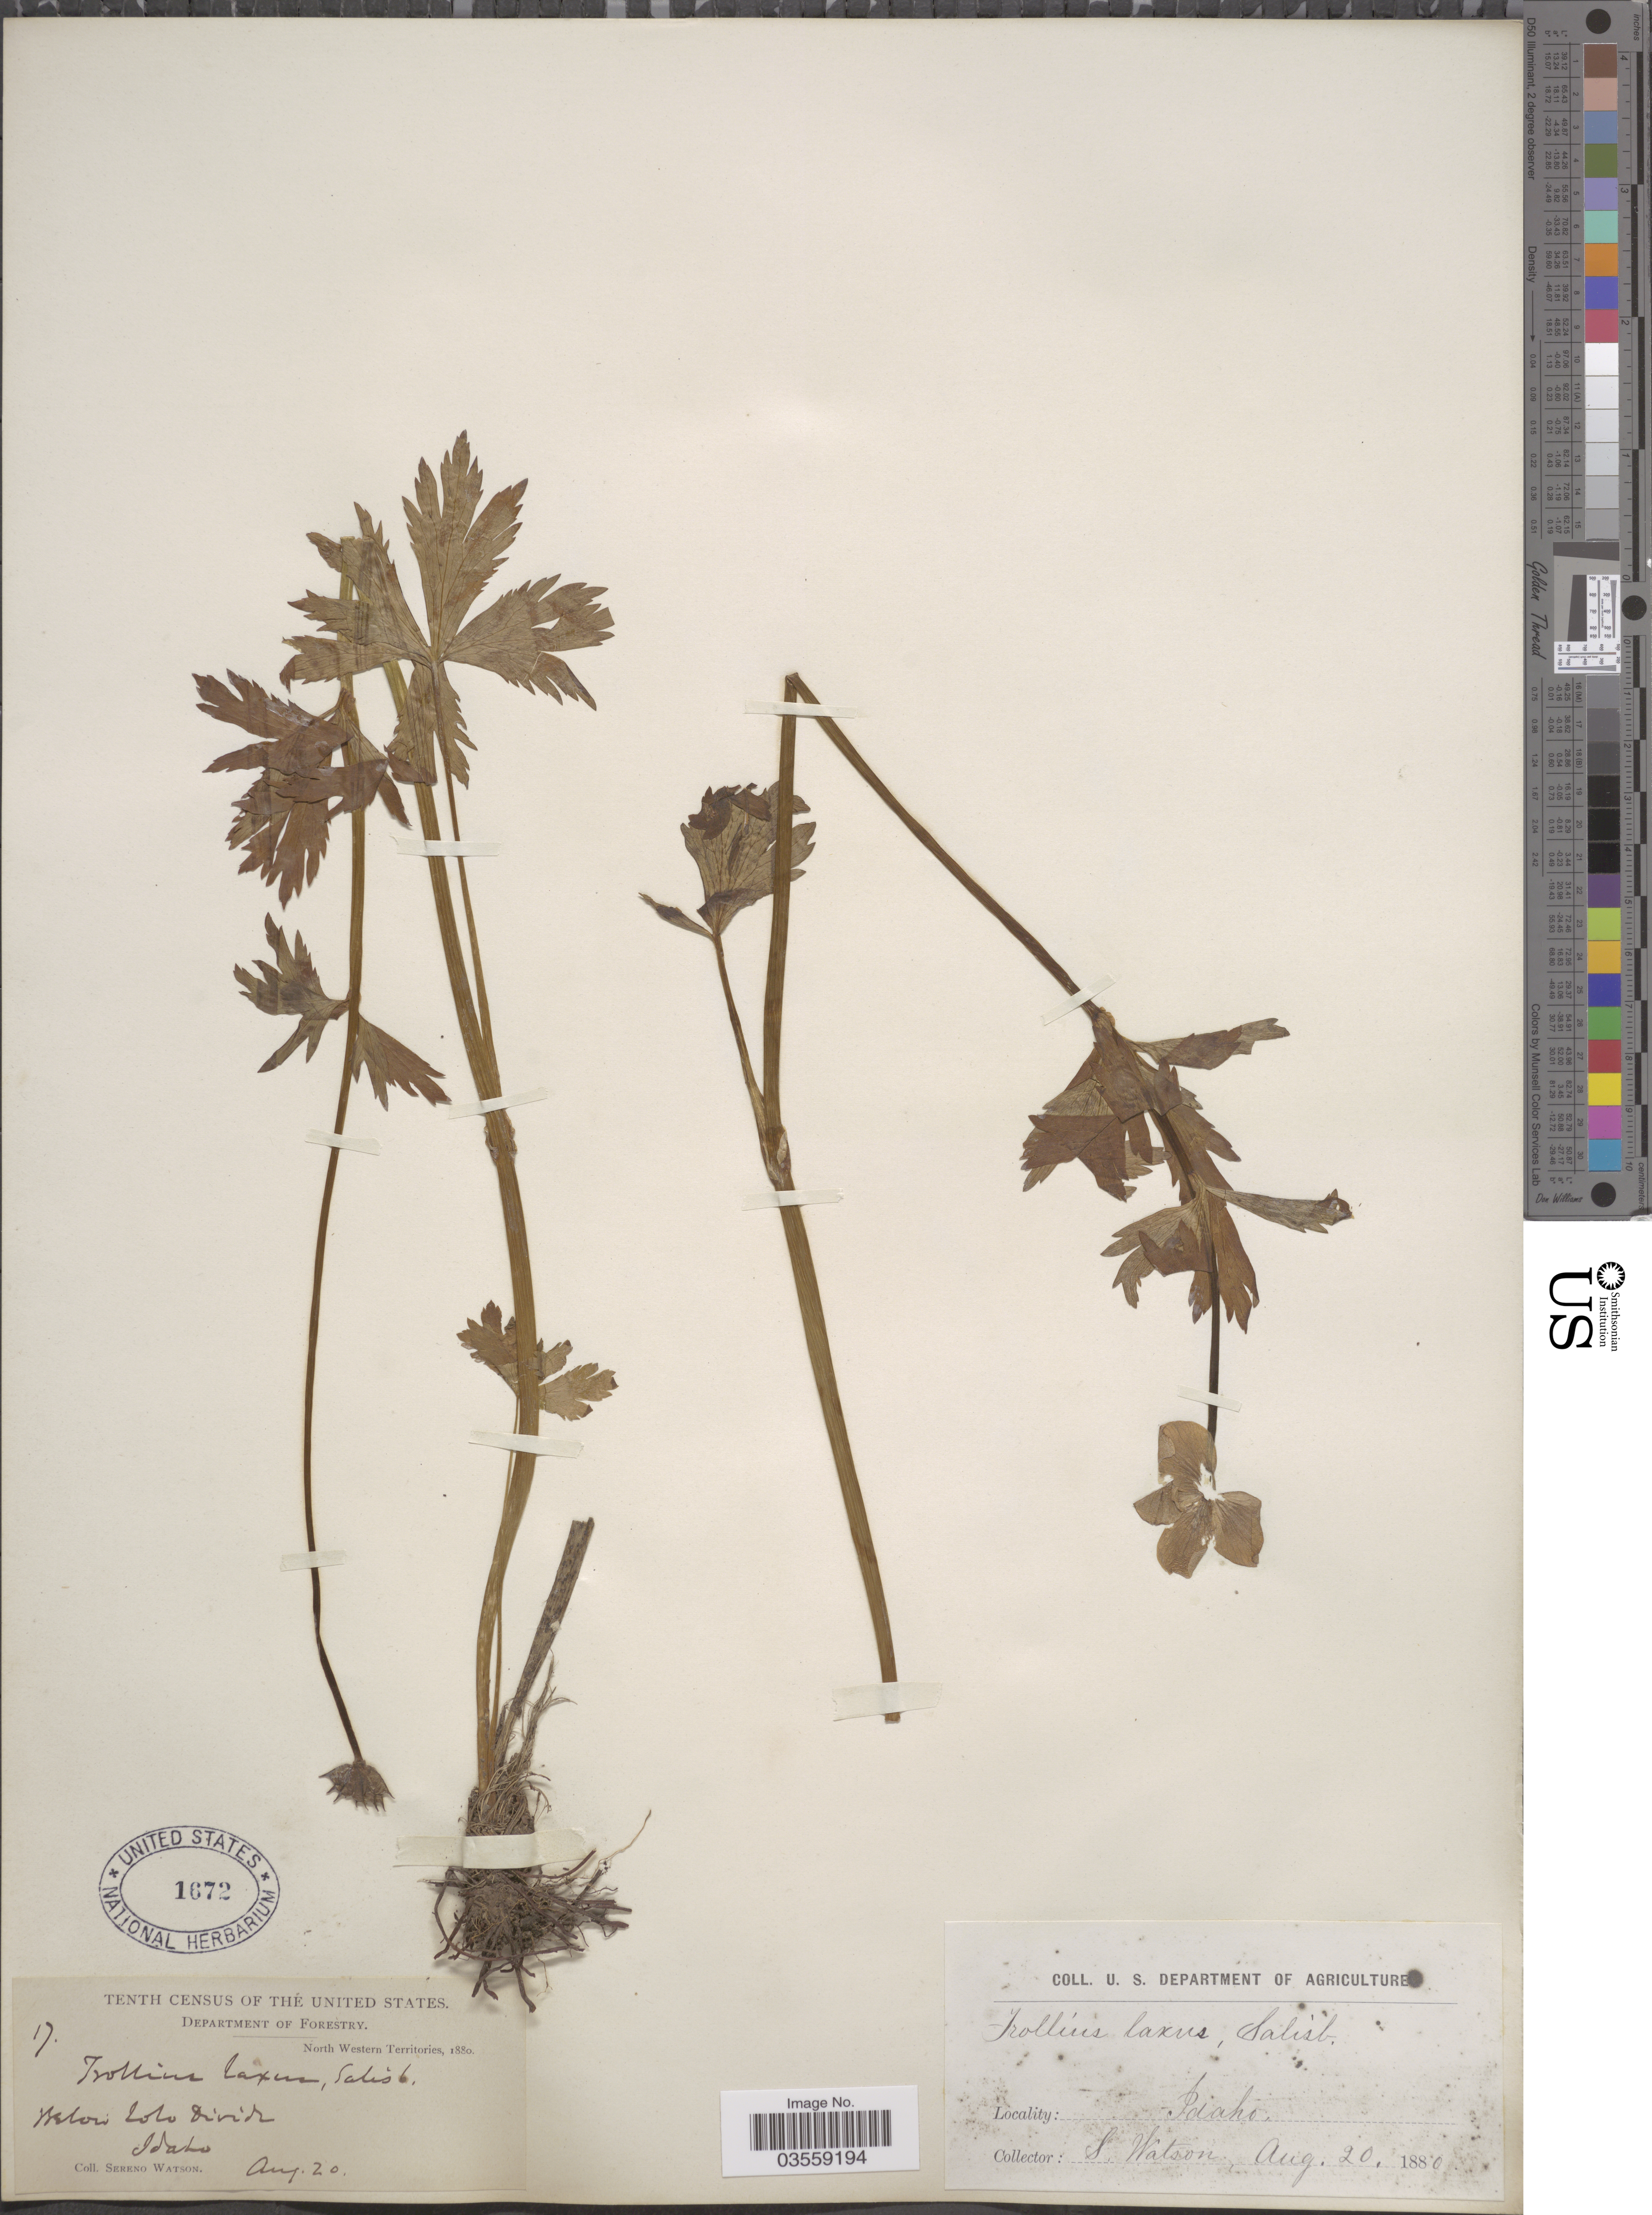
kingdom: Plantae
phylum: Tracheophyta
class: Magnoliopsida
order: Ranunculales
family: Ranunculaceae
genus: Trollius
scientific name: Trollius laxus var. albiflorus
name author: A. Gray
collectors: S. Watson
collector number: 17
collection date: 1880-08-20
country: United States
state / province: Idaho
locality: North Western Territories. Below Lolo Divide.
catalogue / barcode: US 1672